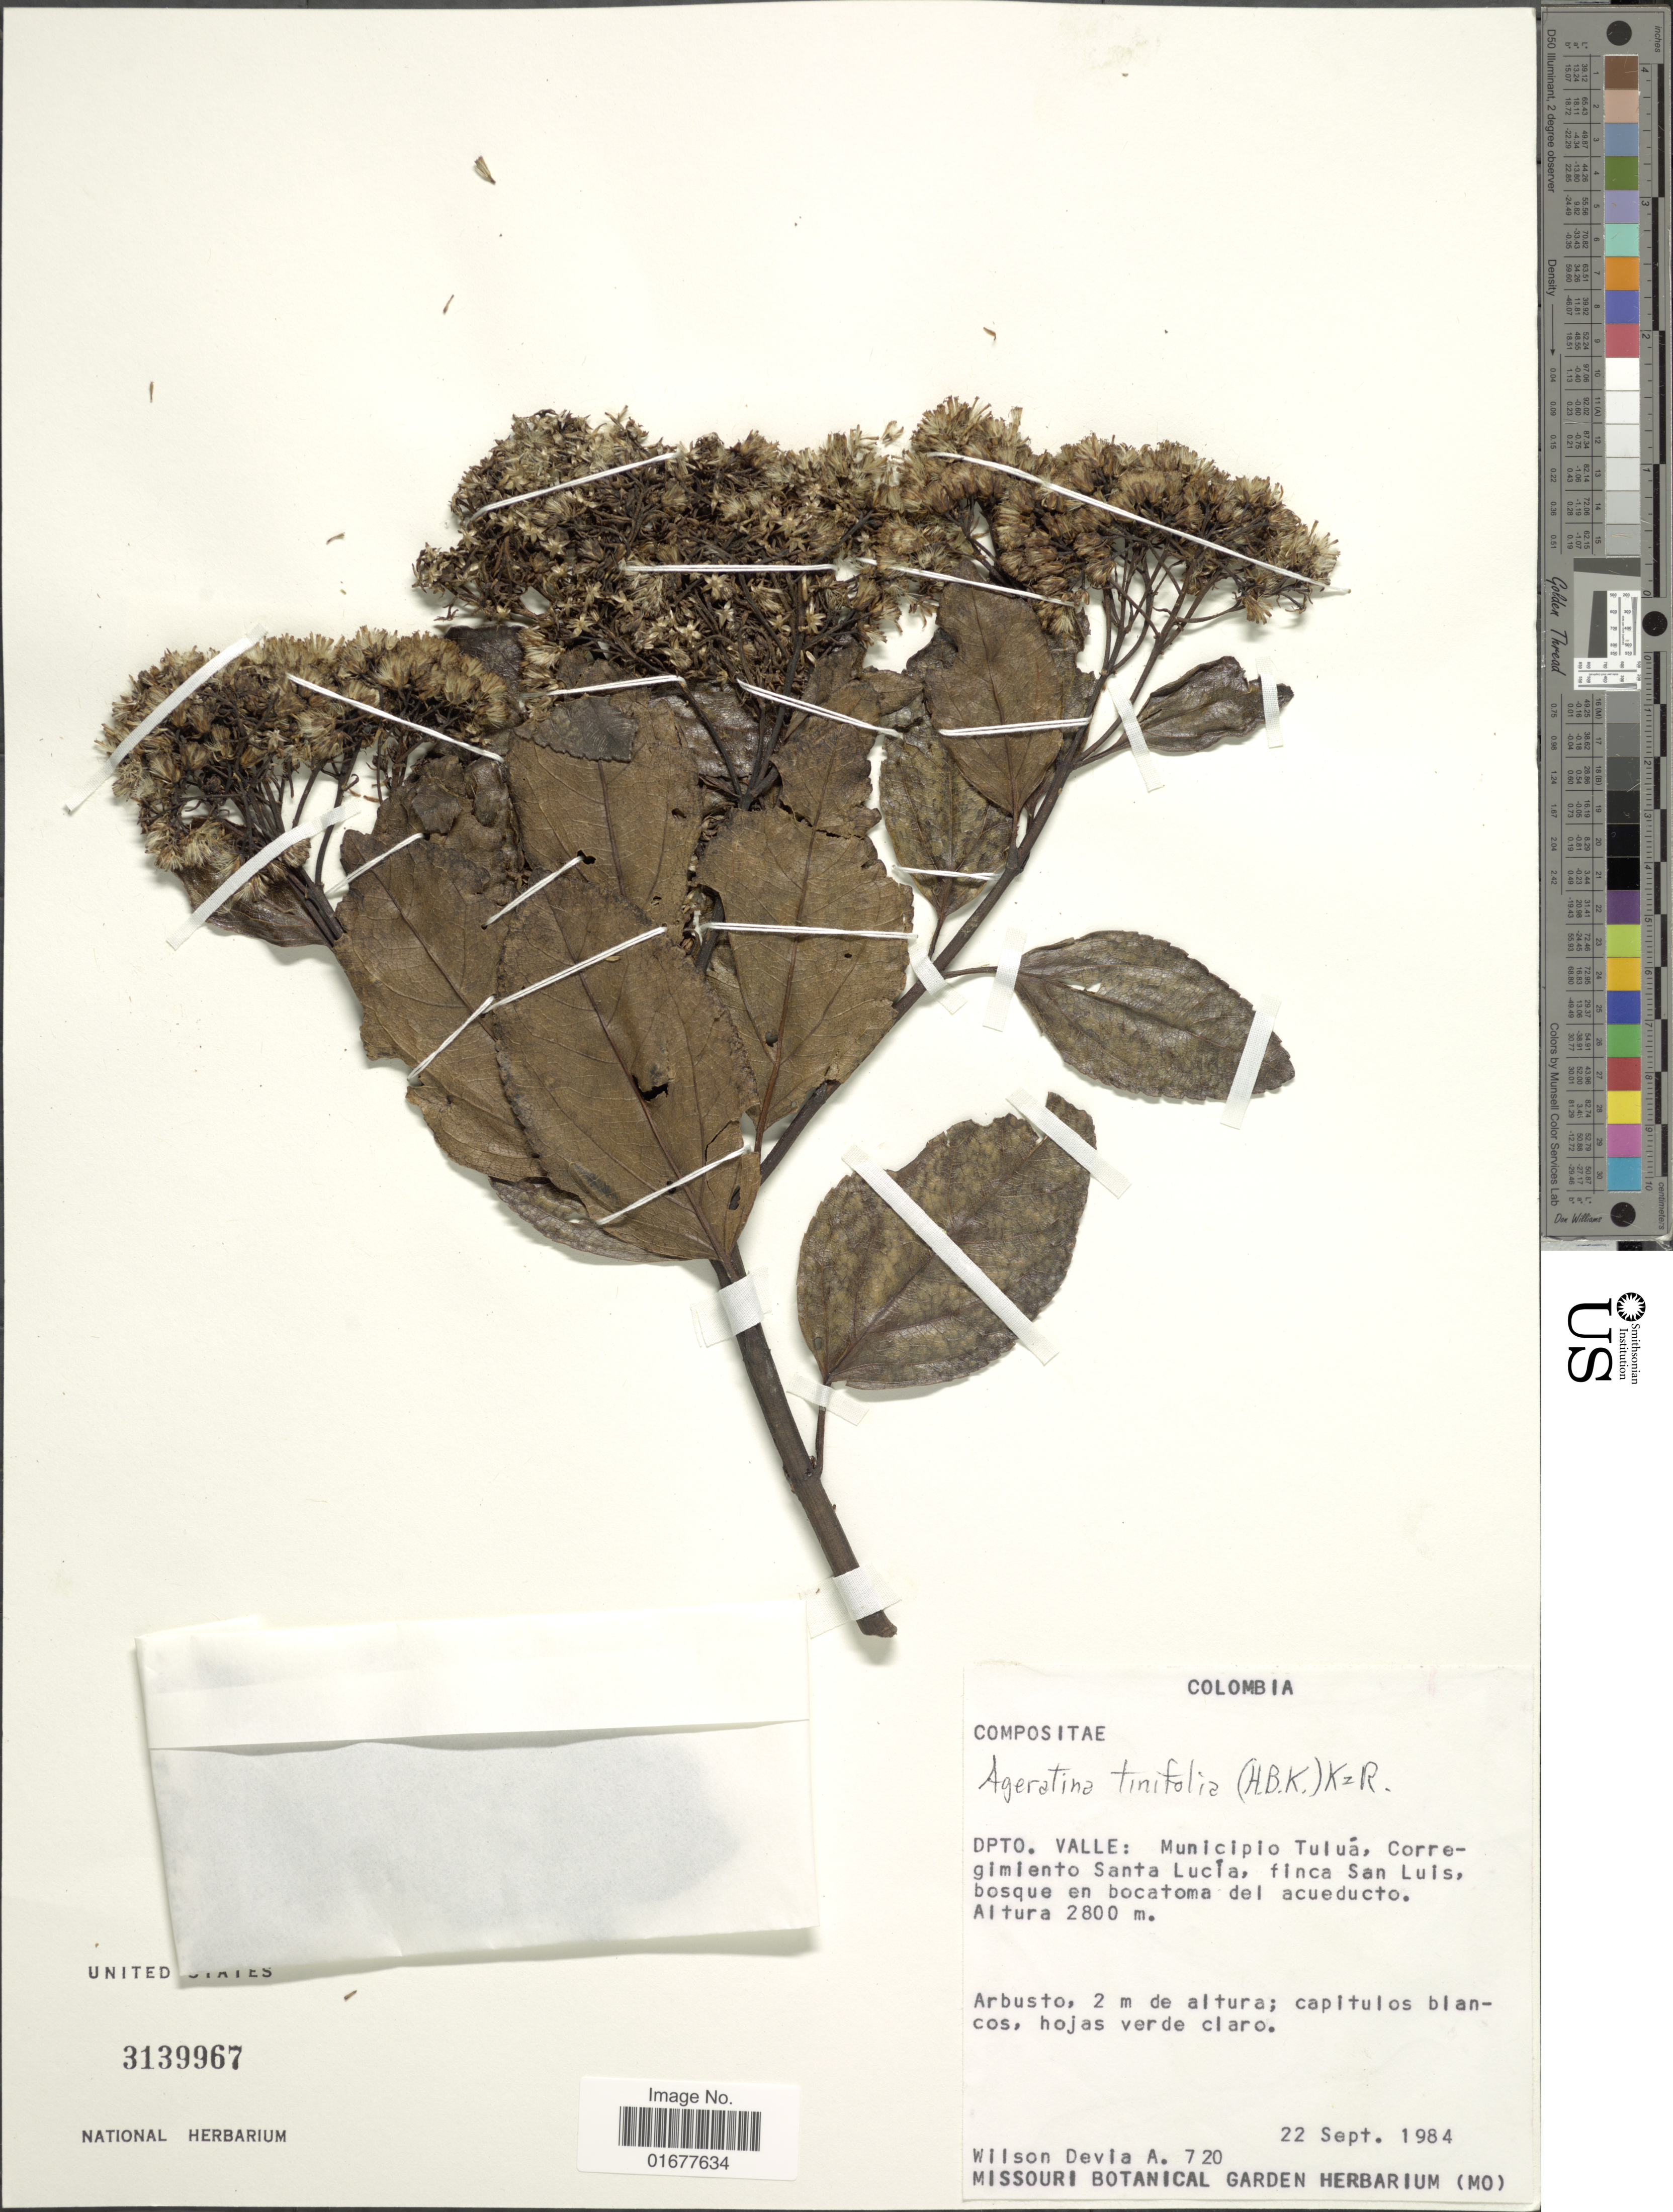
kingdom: Plantae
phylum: Tracheophyta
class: Magnoliopsida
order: Asterales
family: Asteraceae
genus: Ageratina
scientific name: Ageratina tinifolia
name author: (Kunth) R.M. King & H. Rob.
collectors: W. Devia A.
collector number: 720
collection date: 1984-09-22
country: Colombia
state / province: Valle del Cauca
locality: Municipio Tulua, Corregimiento Santa Lucia, finca San Luis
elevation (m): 2800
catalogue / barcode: US 3139967